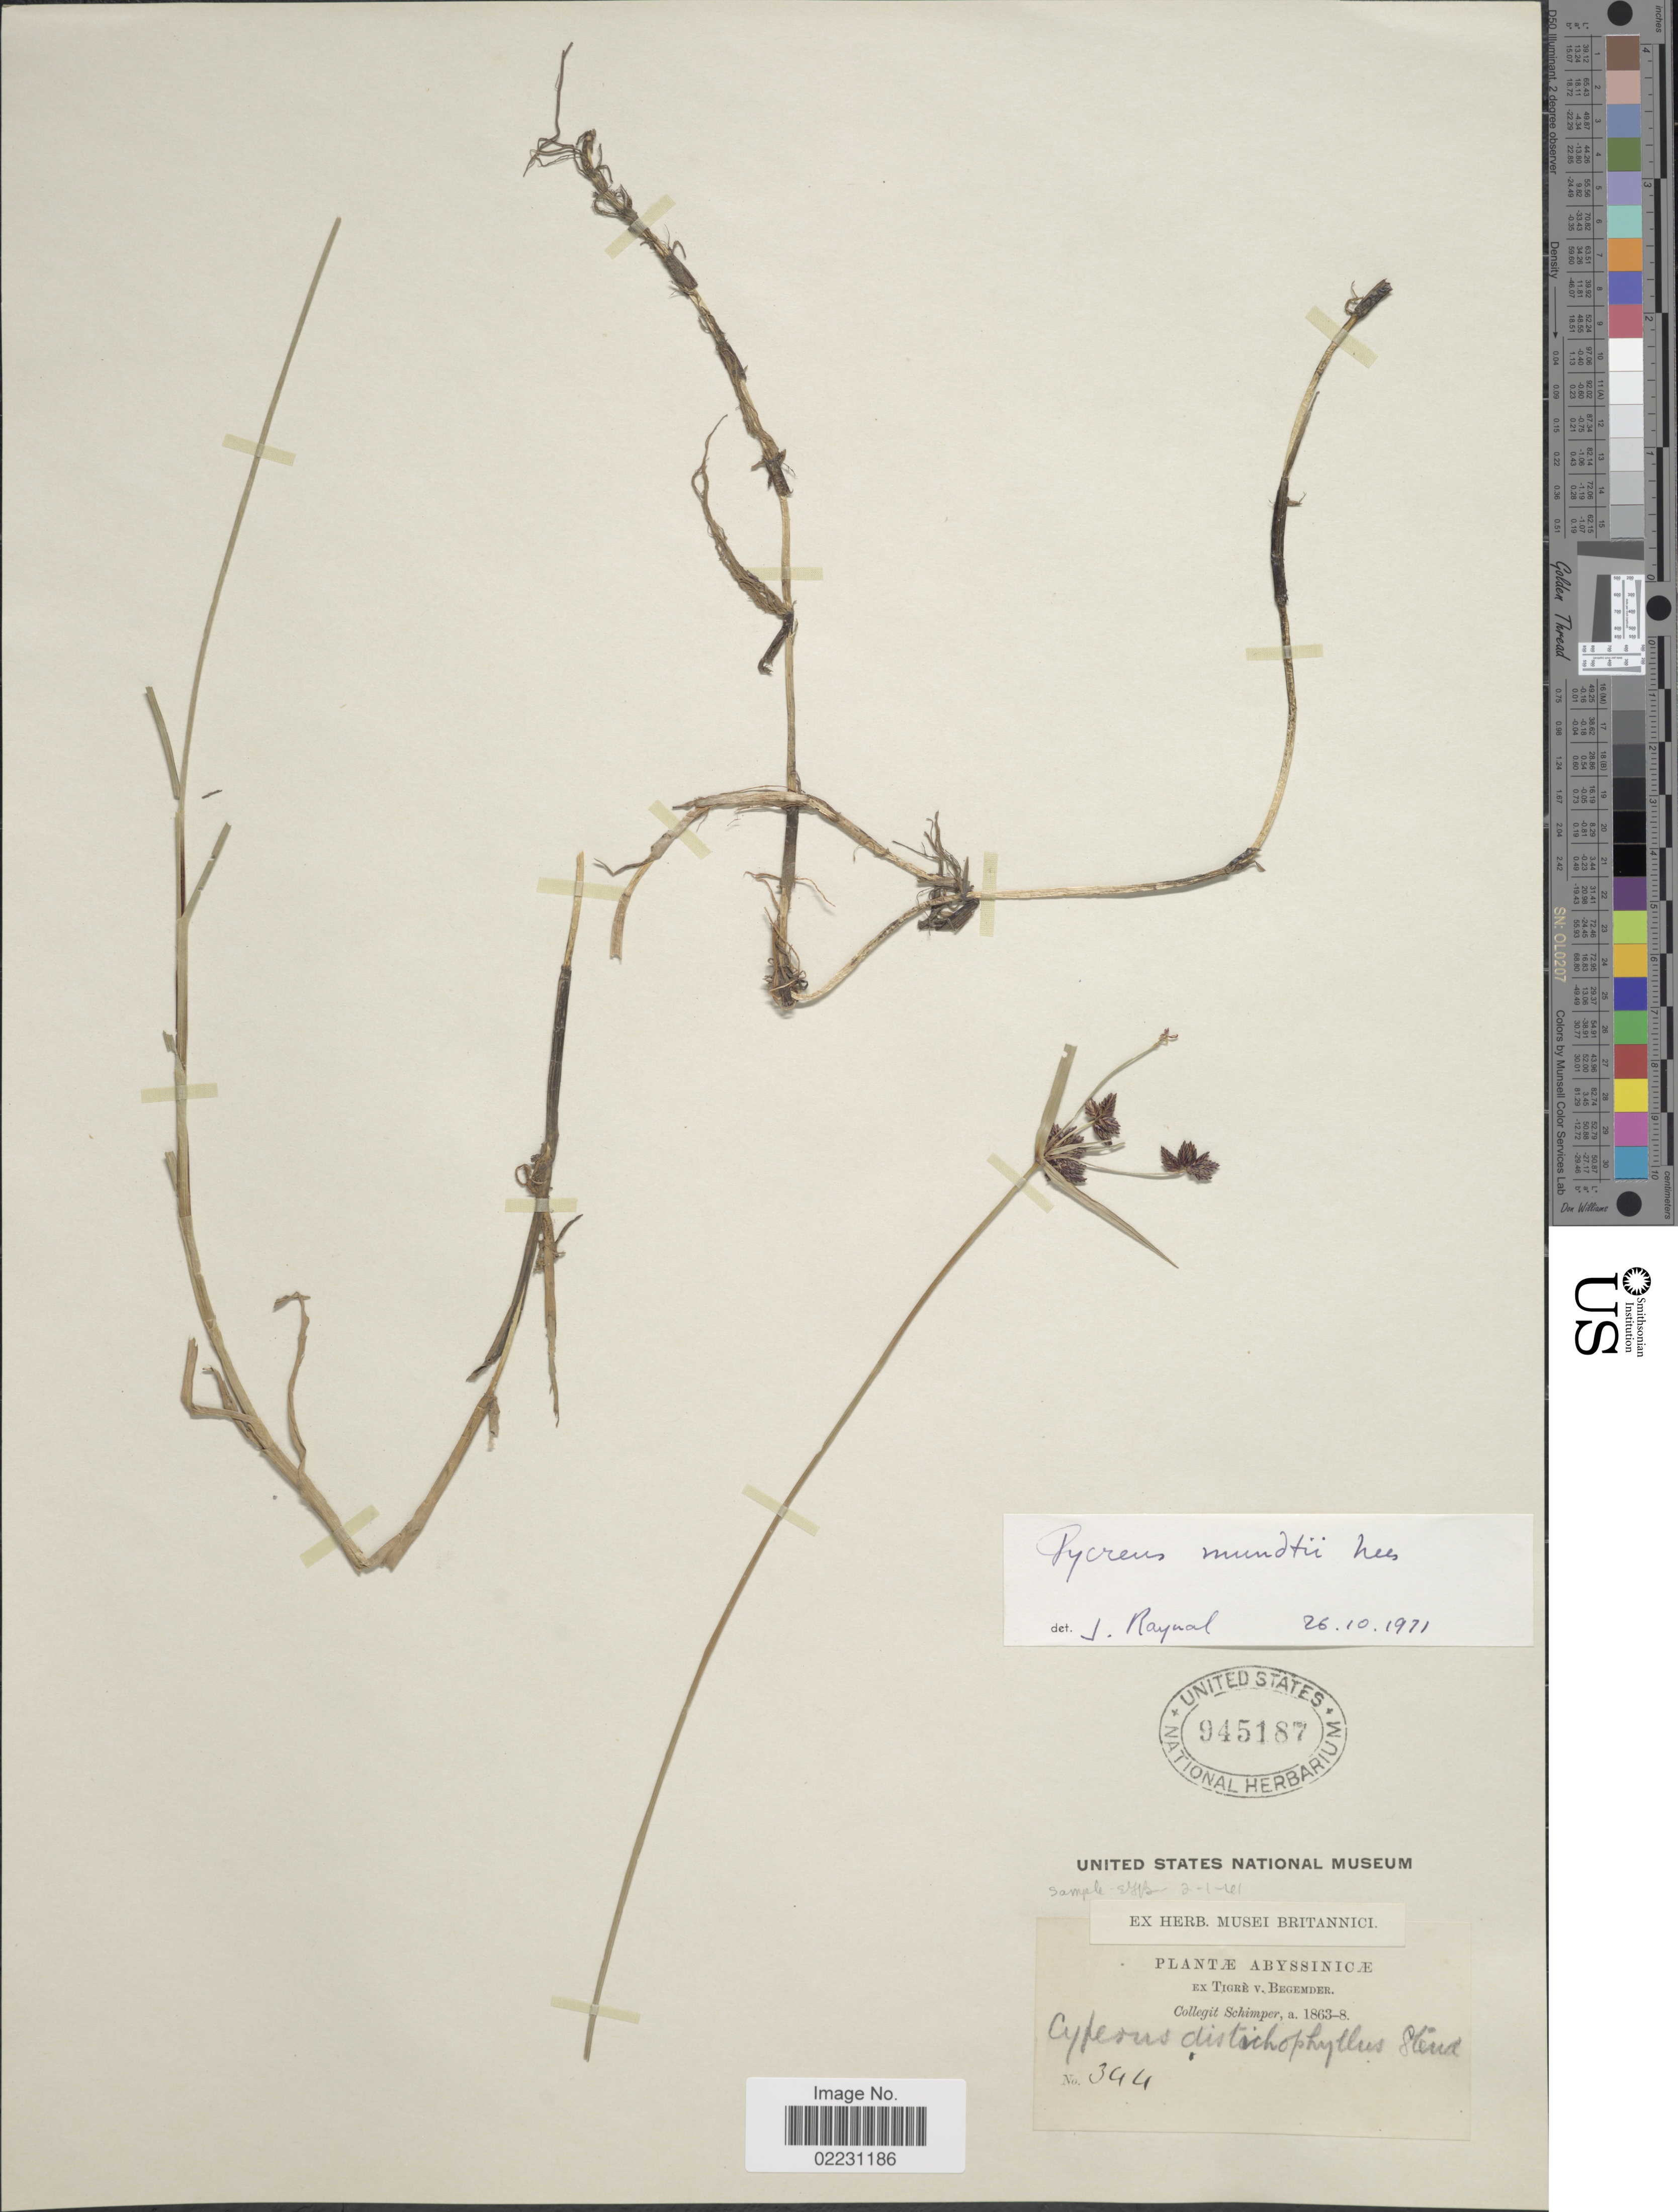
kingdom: Plantae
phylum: Tracheophyta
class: Liliopsida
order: Poales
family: Cyperaceae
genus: Cyperus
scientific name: Cyperus mundtii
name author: (Nees) Kunth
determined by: Strong, Mark T., (BOT), Smithsonian Institution - National Museum of Natural History (UNITED STATES)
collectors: -. Schimper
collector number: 344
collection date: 1863/1868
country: Eritrea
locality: Abyssinicae. Ex Tigre v. Begemder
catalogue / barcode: US 945187